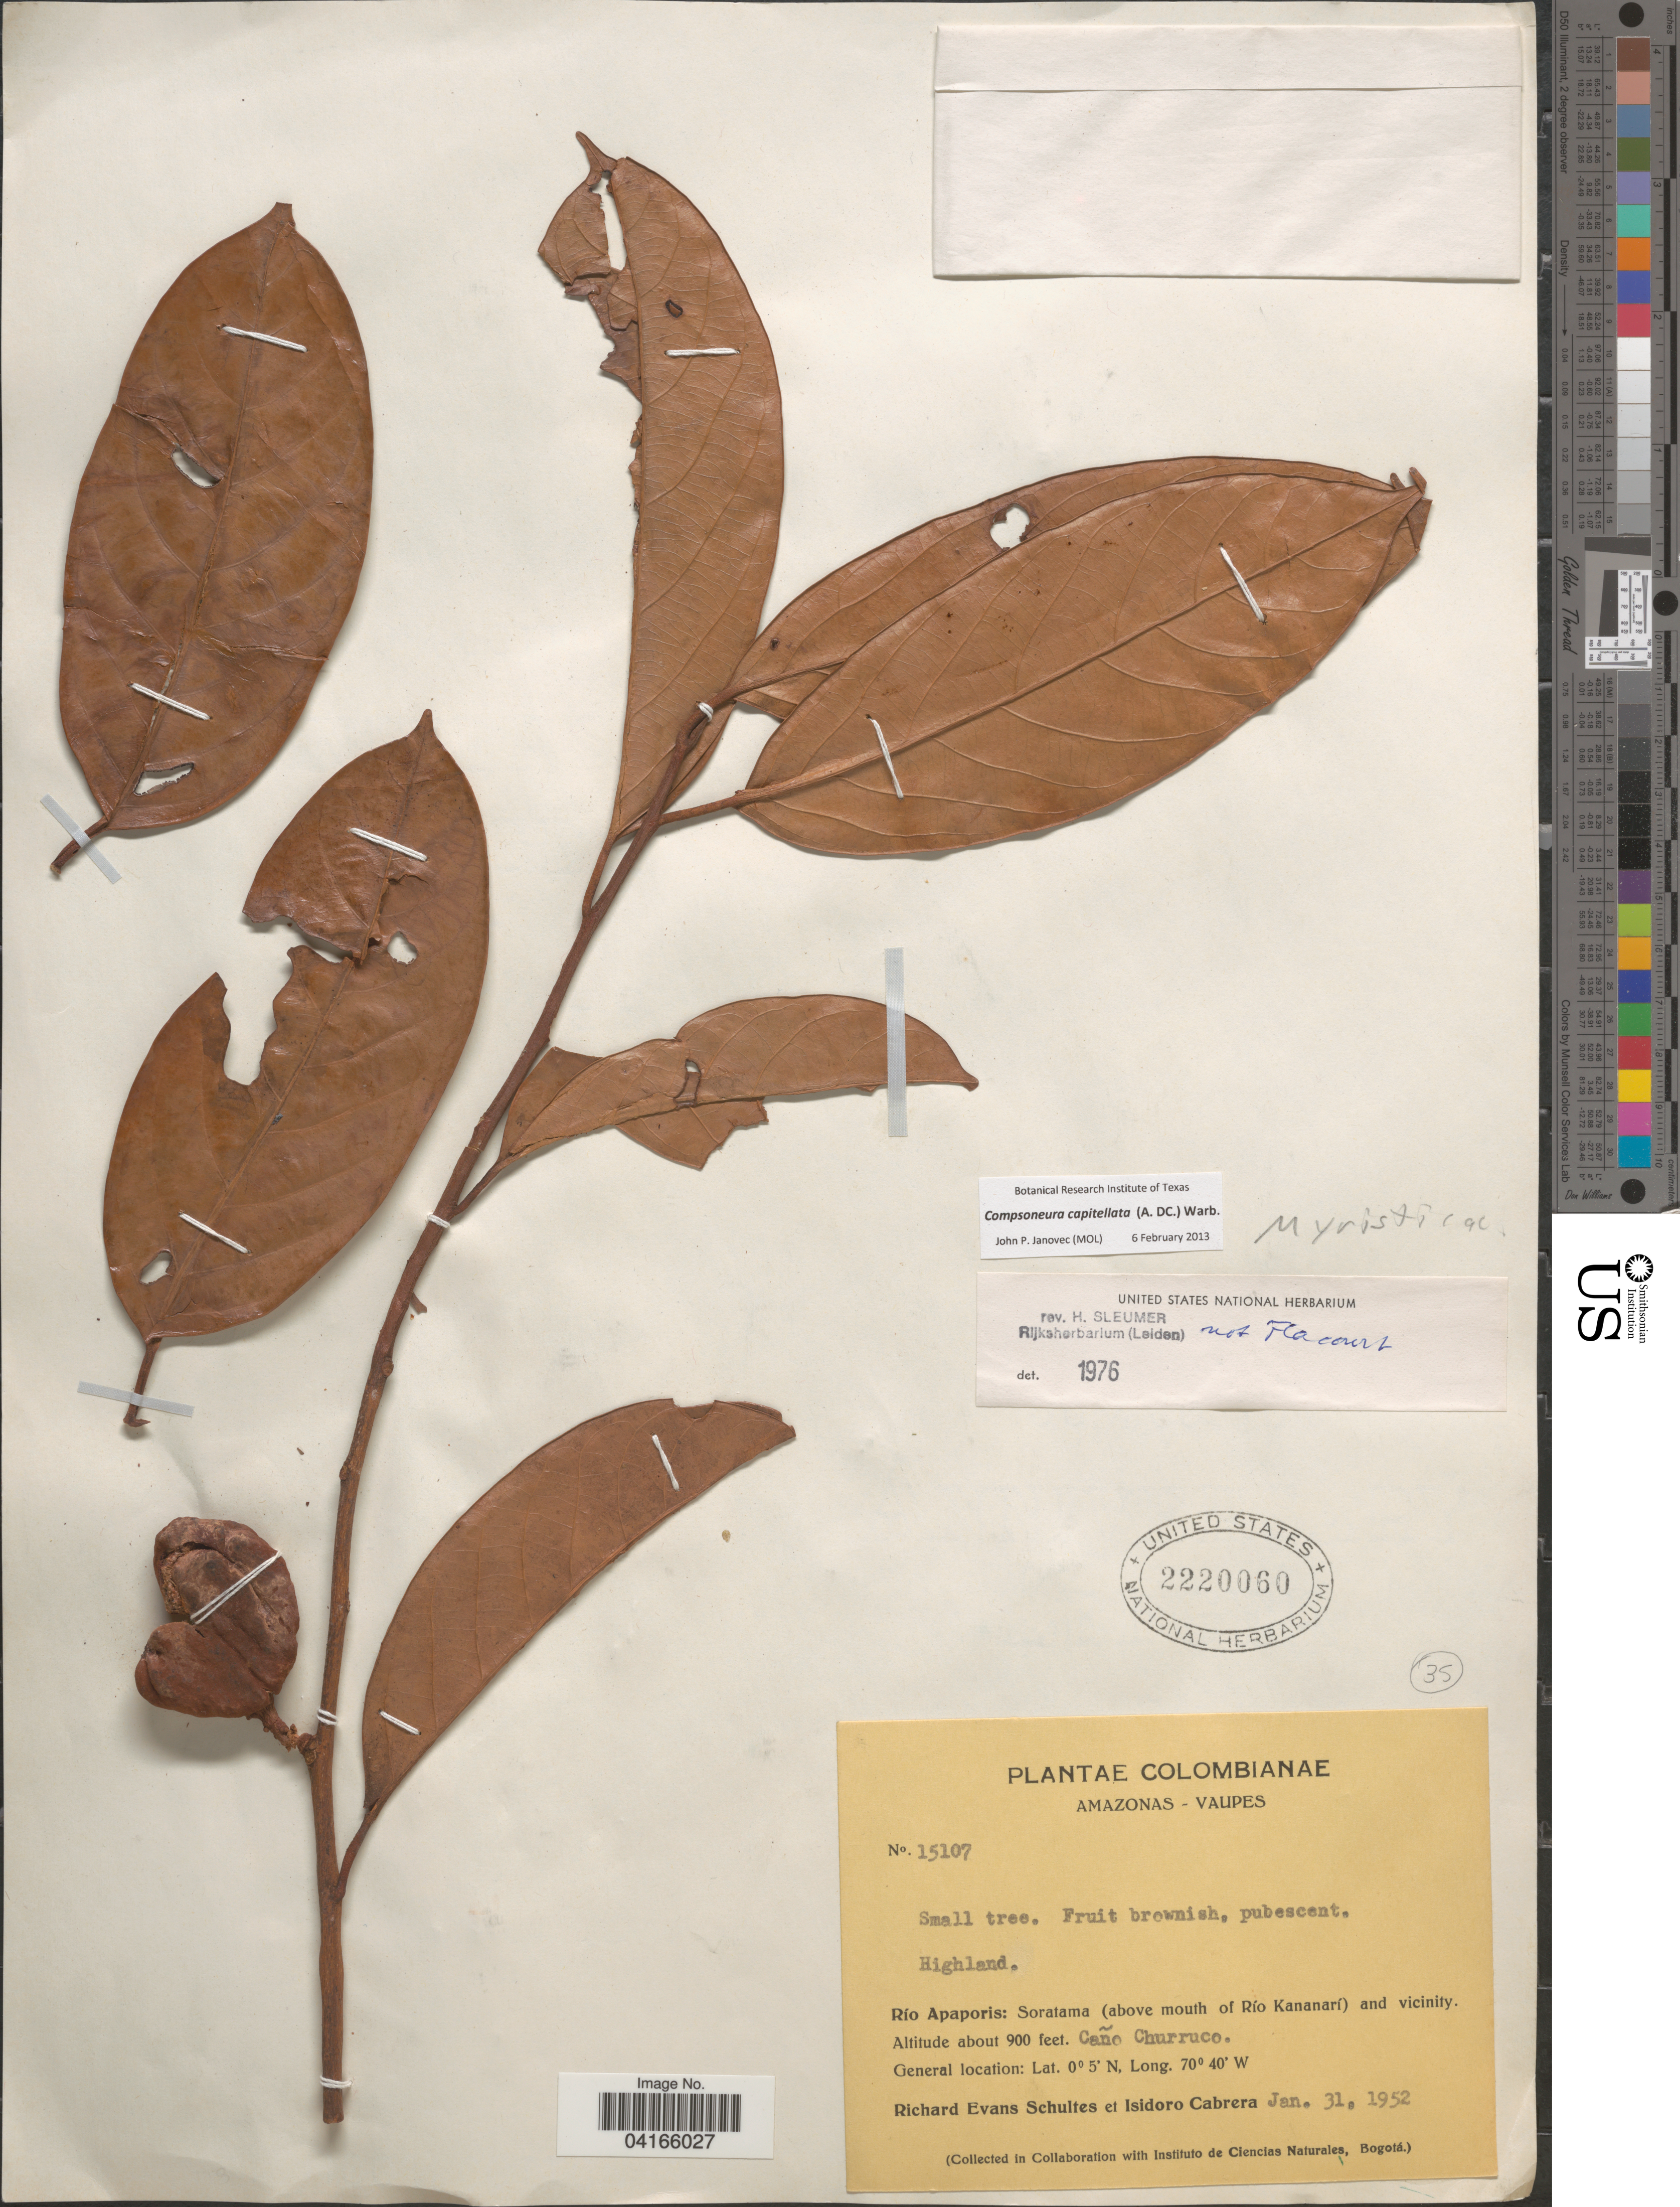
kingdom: Plantae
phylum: Tracheophyta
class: Magnoliopsida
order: Magnoliales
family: Myristicaceae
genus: Compsoneura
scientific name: Compsoneura capitellata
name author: (A. DC.) Warb.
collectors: R. E. Schultes & I. Cabrera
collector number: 15107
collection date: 1952-01-31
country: Colombia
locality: Colombianae. Amazonas-Vaupes. Río Apaporis: Soratama (above mouth of Río Kananarí) and vicinity. Caño Churruco.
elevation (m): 274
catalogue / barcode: US 2220060